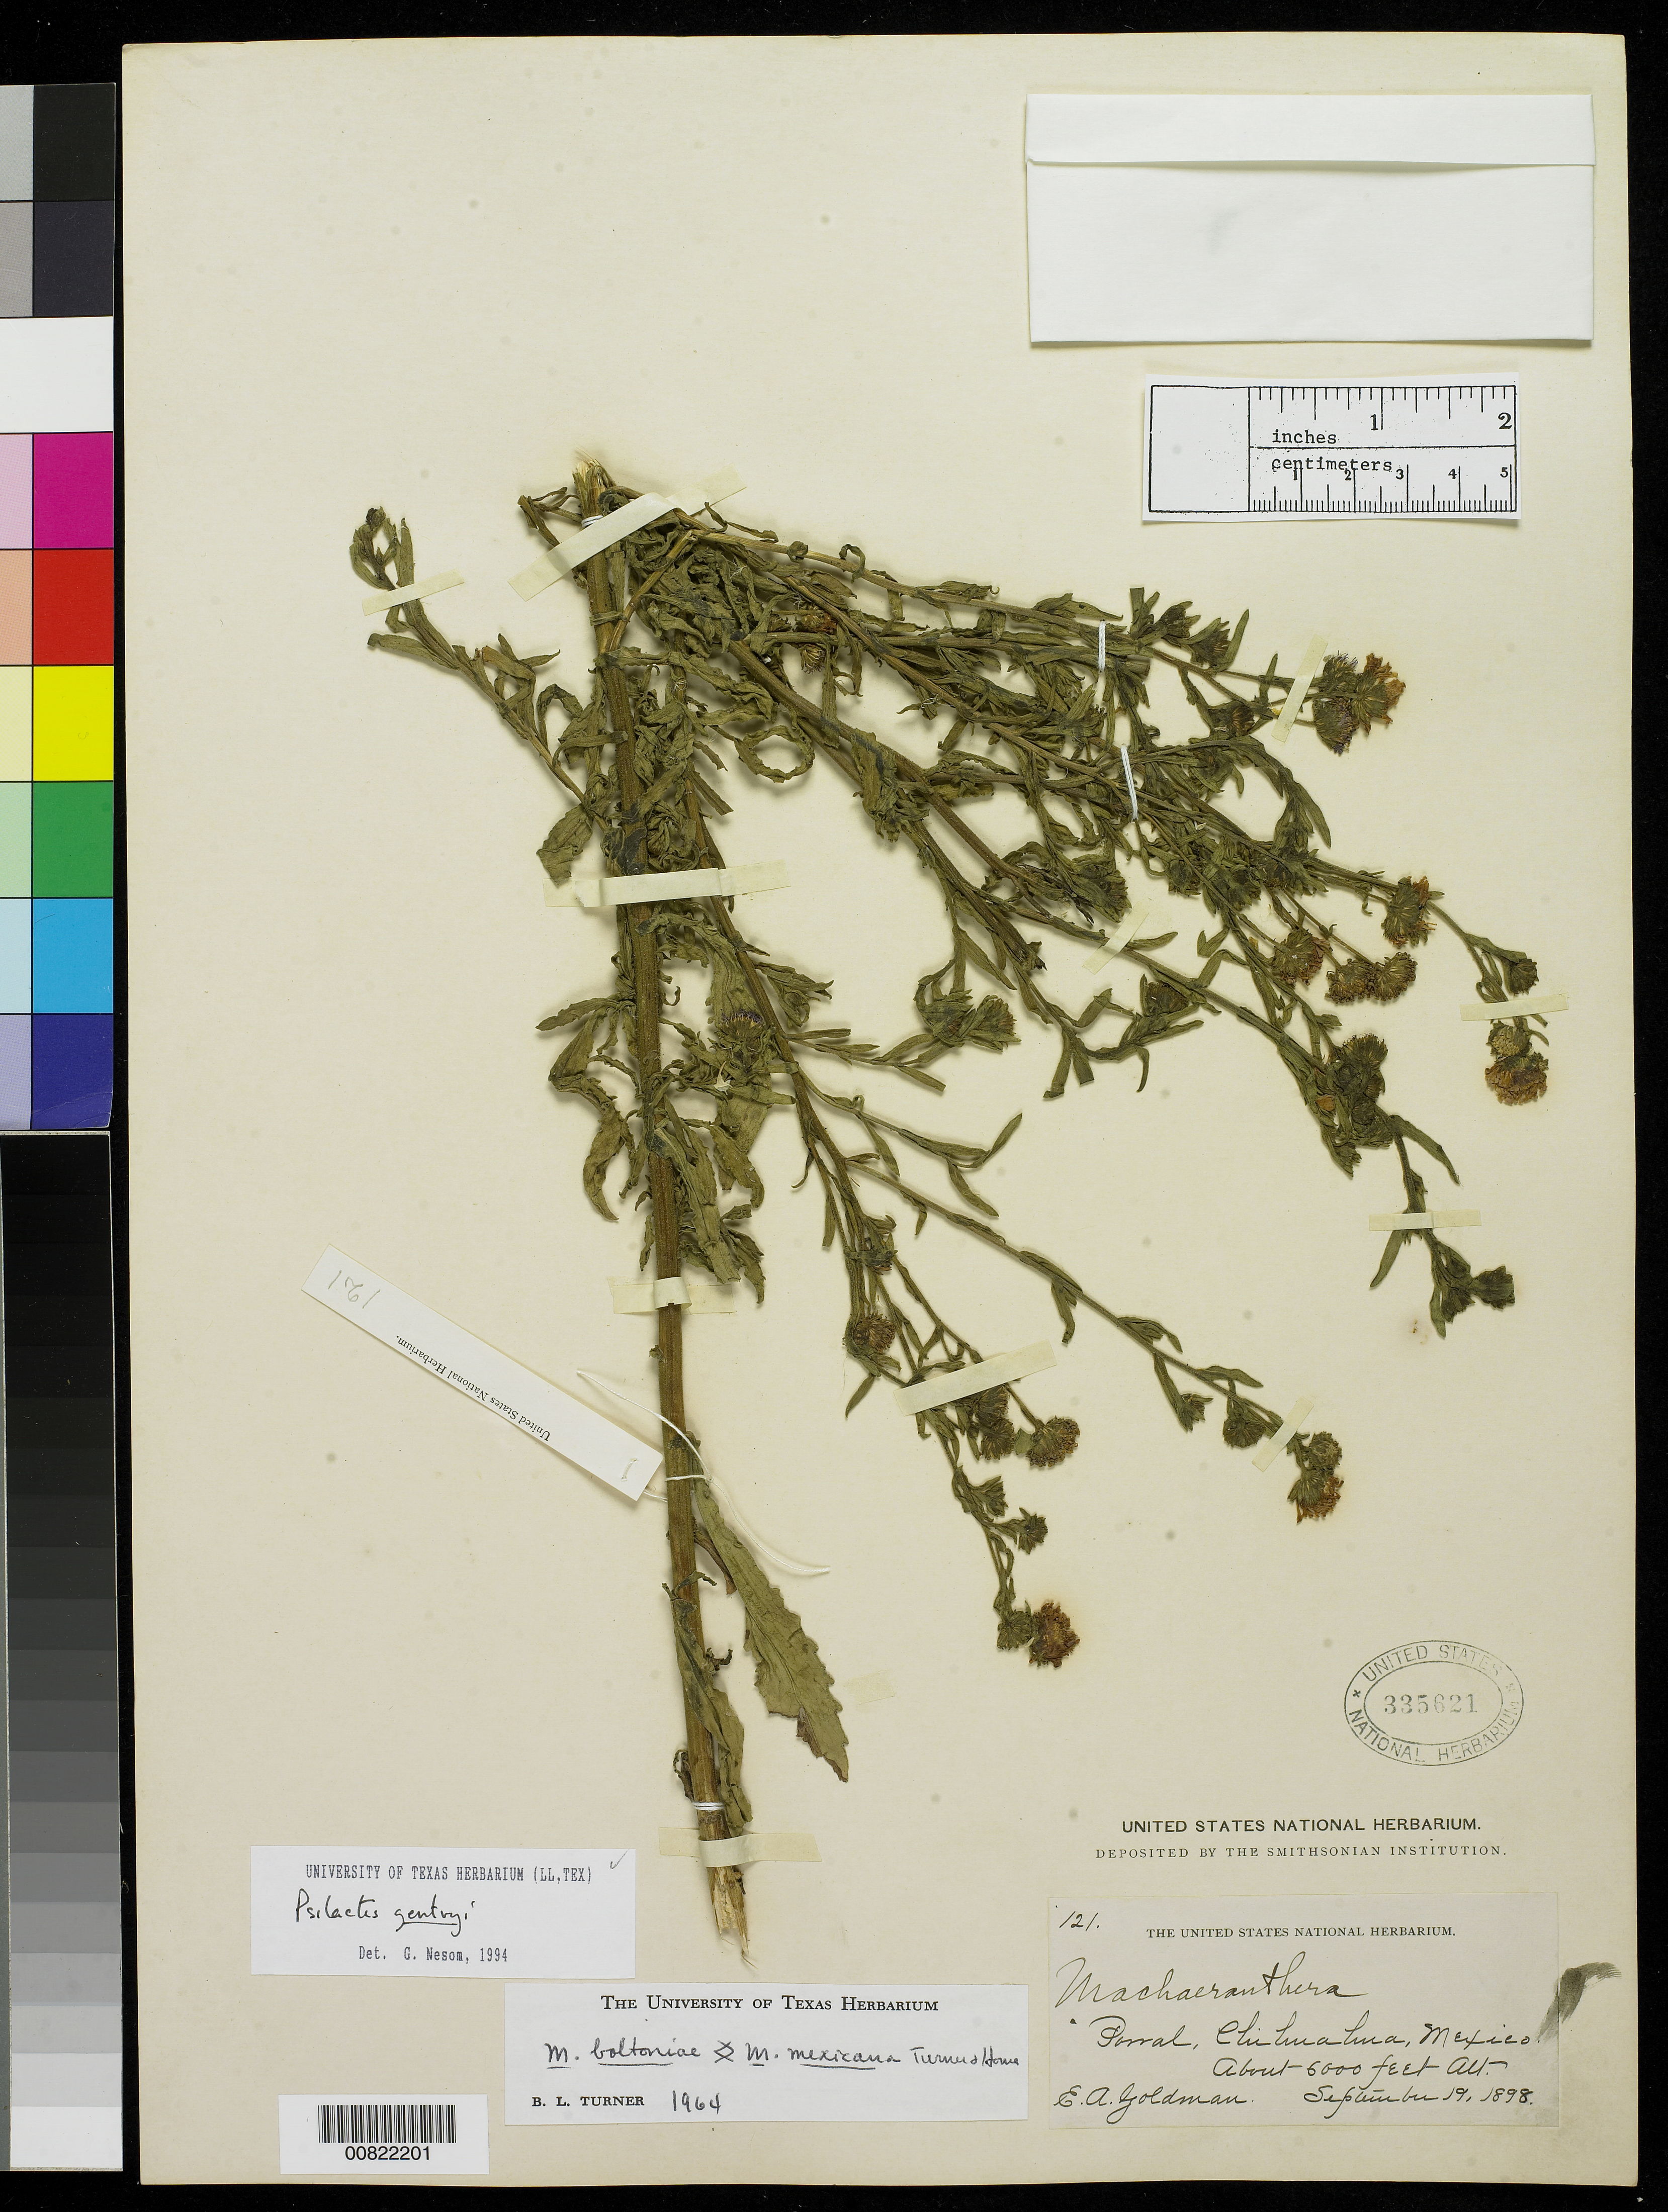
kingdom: Plantae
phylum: Tracheophyta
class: Magnoliopsida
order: Asterales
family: Asteraceae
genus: Psilactis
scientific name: Psilactis gentryi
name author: (Standl.) Morgan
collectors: E. A. Goldman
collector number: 121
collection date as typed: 19 Sep 1898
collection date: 1898-09-19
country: Mexico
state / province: Chihuahua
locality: Parral, Chihuahua.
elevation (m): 1829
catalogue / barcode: US 335621